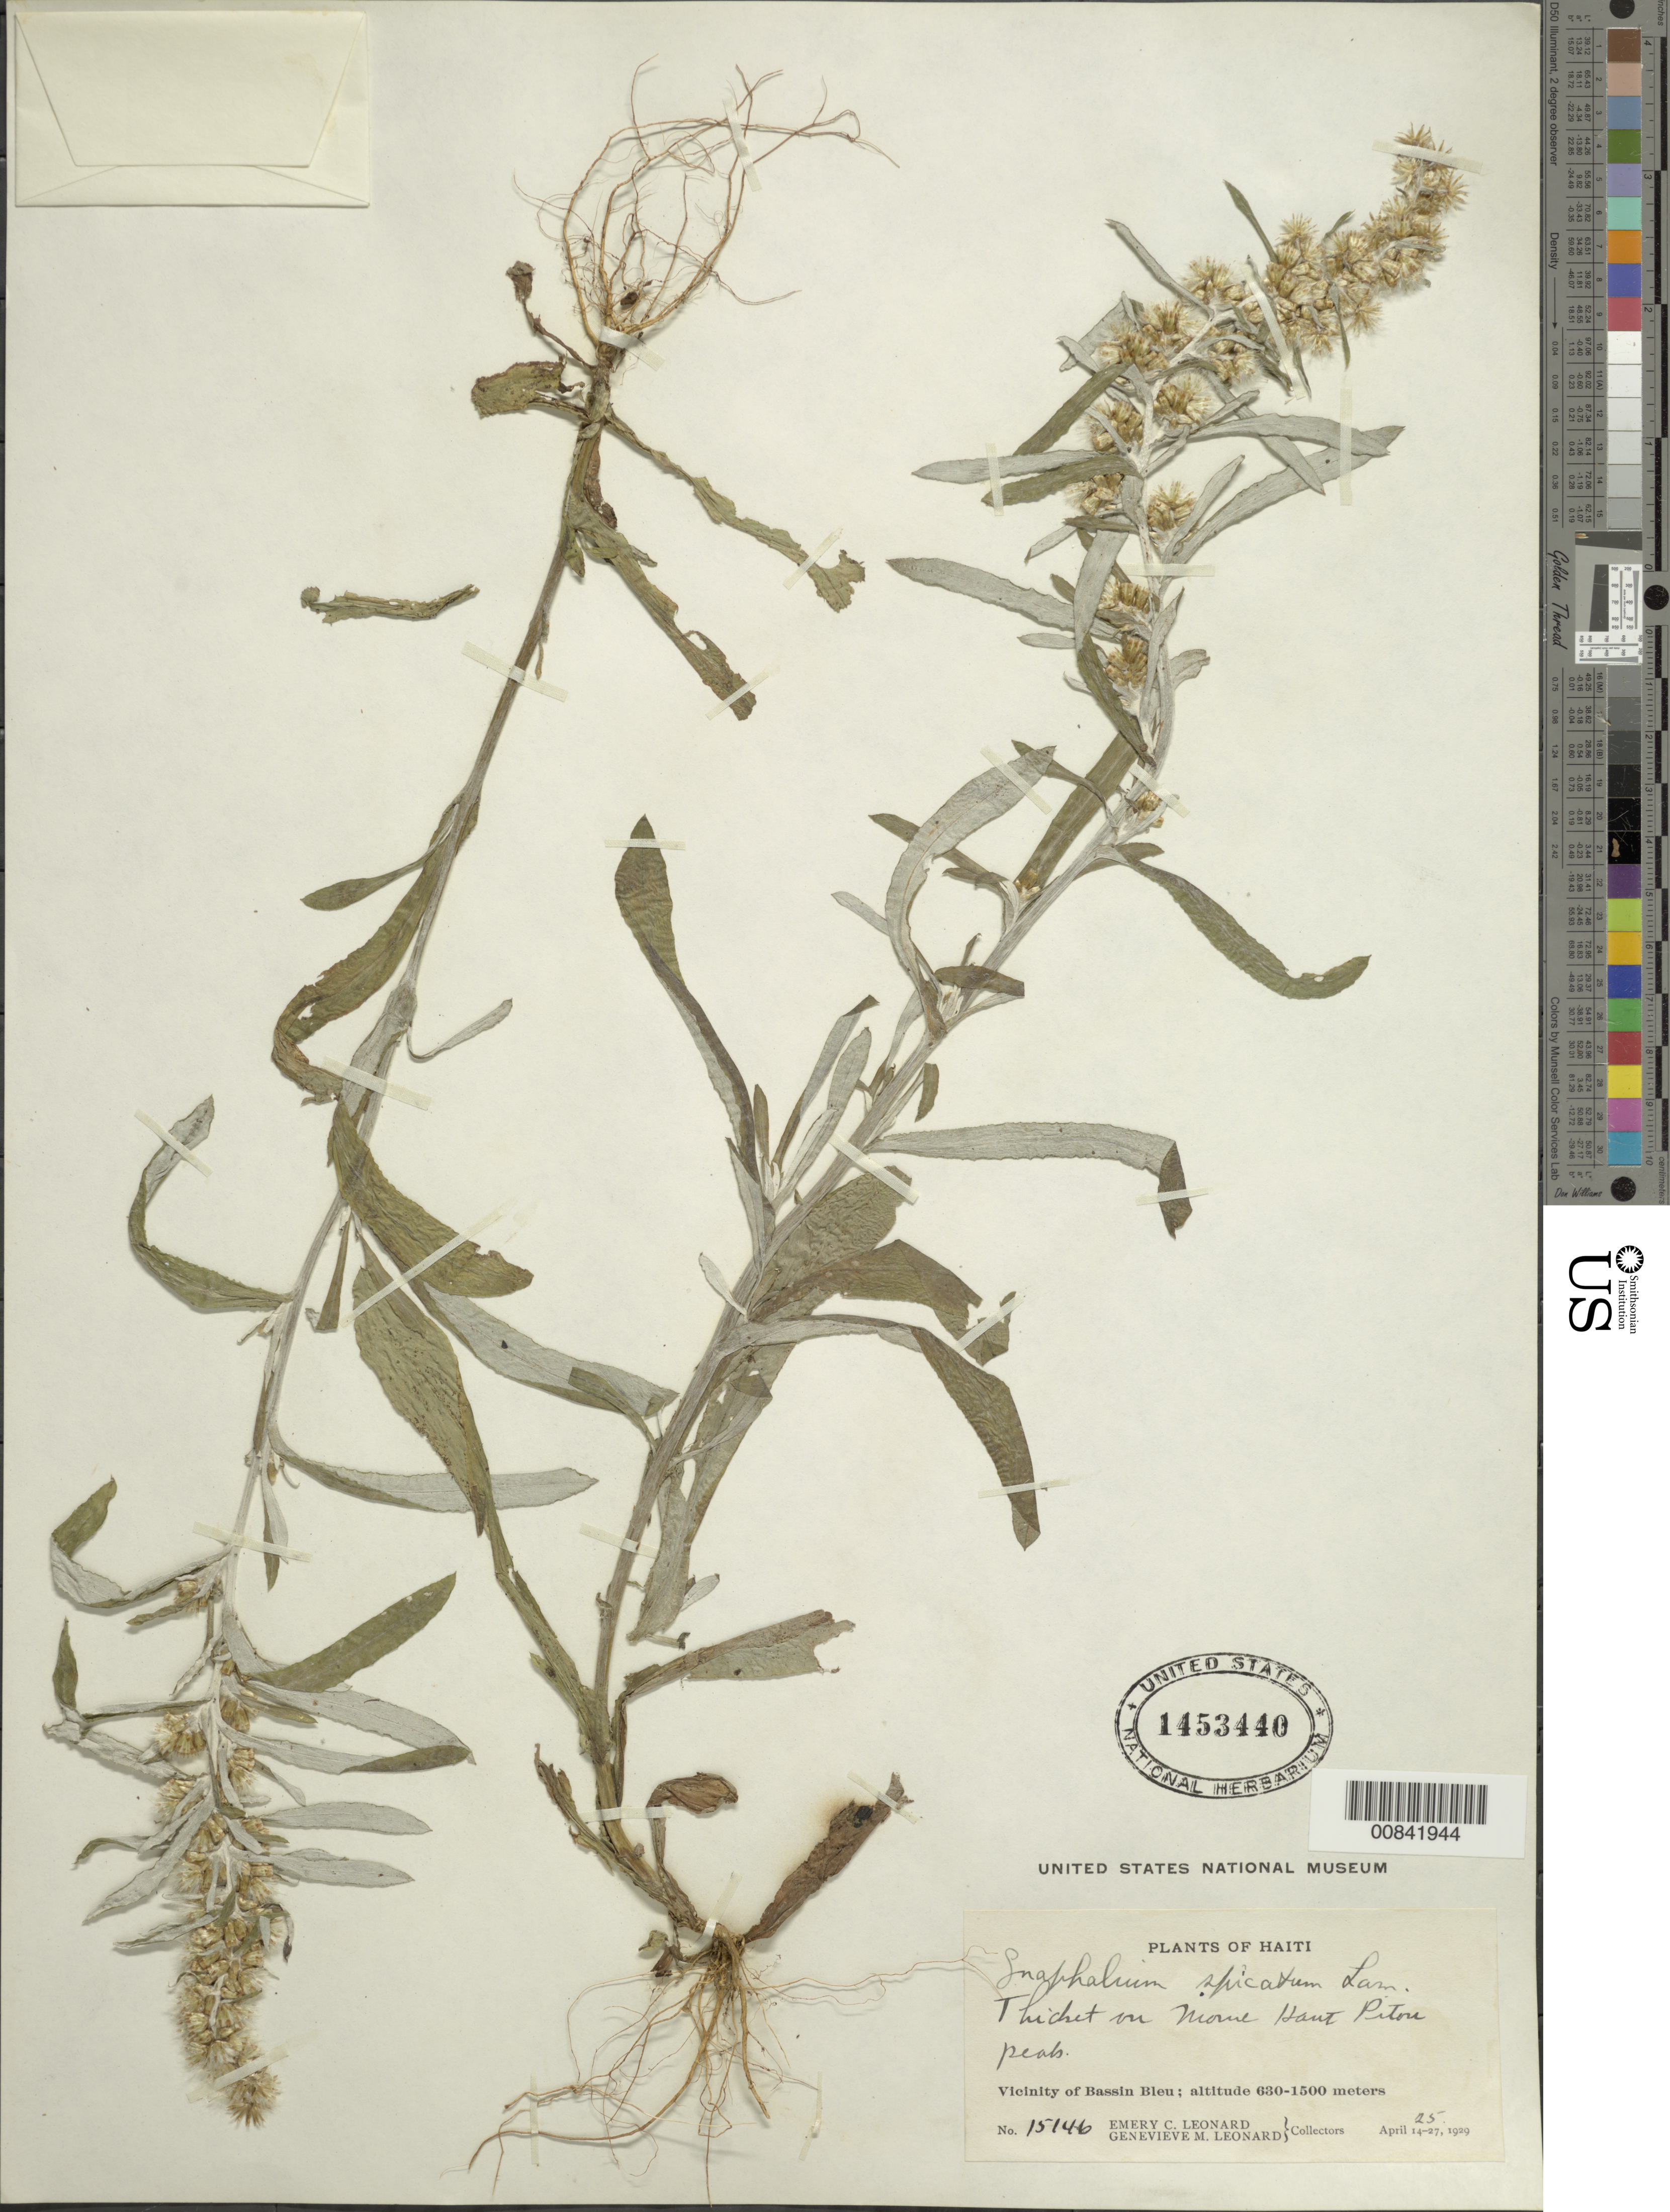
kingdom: Plantae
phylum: Tracheophyta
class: Magnoliopsida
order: Asterales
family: Asteraceae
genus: Gamochaeta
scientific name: Gamochaeta coarctata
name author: (Willd.) Kerguélen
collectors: E. C. Leonard & G. M. Leonard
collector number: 15146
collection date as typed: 25 Apr 1929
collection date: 1929-04-25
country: Haiti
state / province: Nord-Ouest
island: Hispaniola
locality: Vicinity of Bassin Bleu, Morne Haut Piton peak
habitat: Thicket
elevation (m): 630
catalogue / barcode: US 1453440